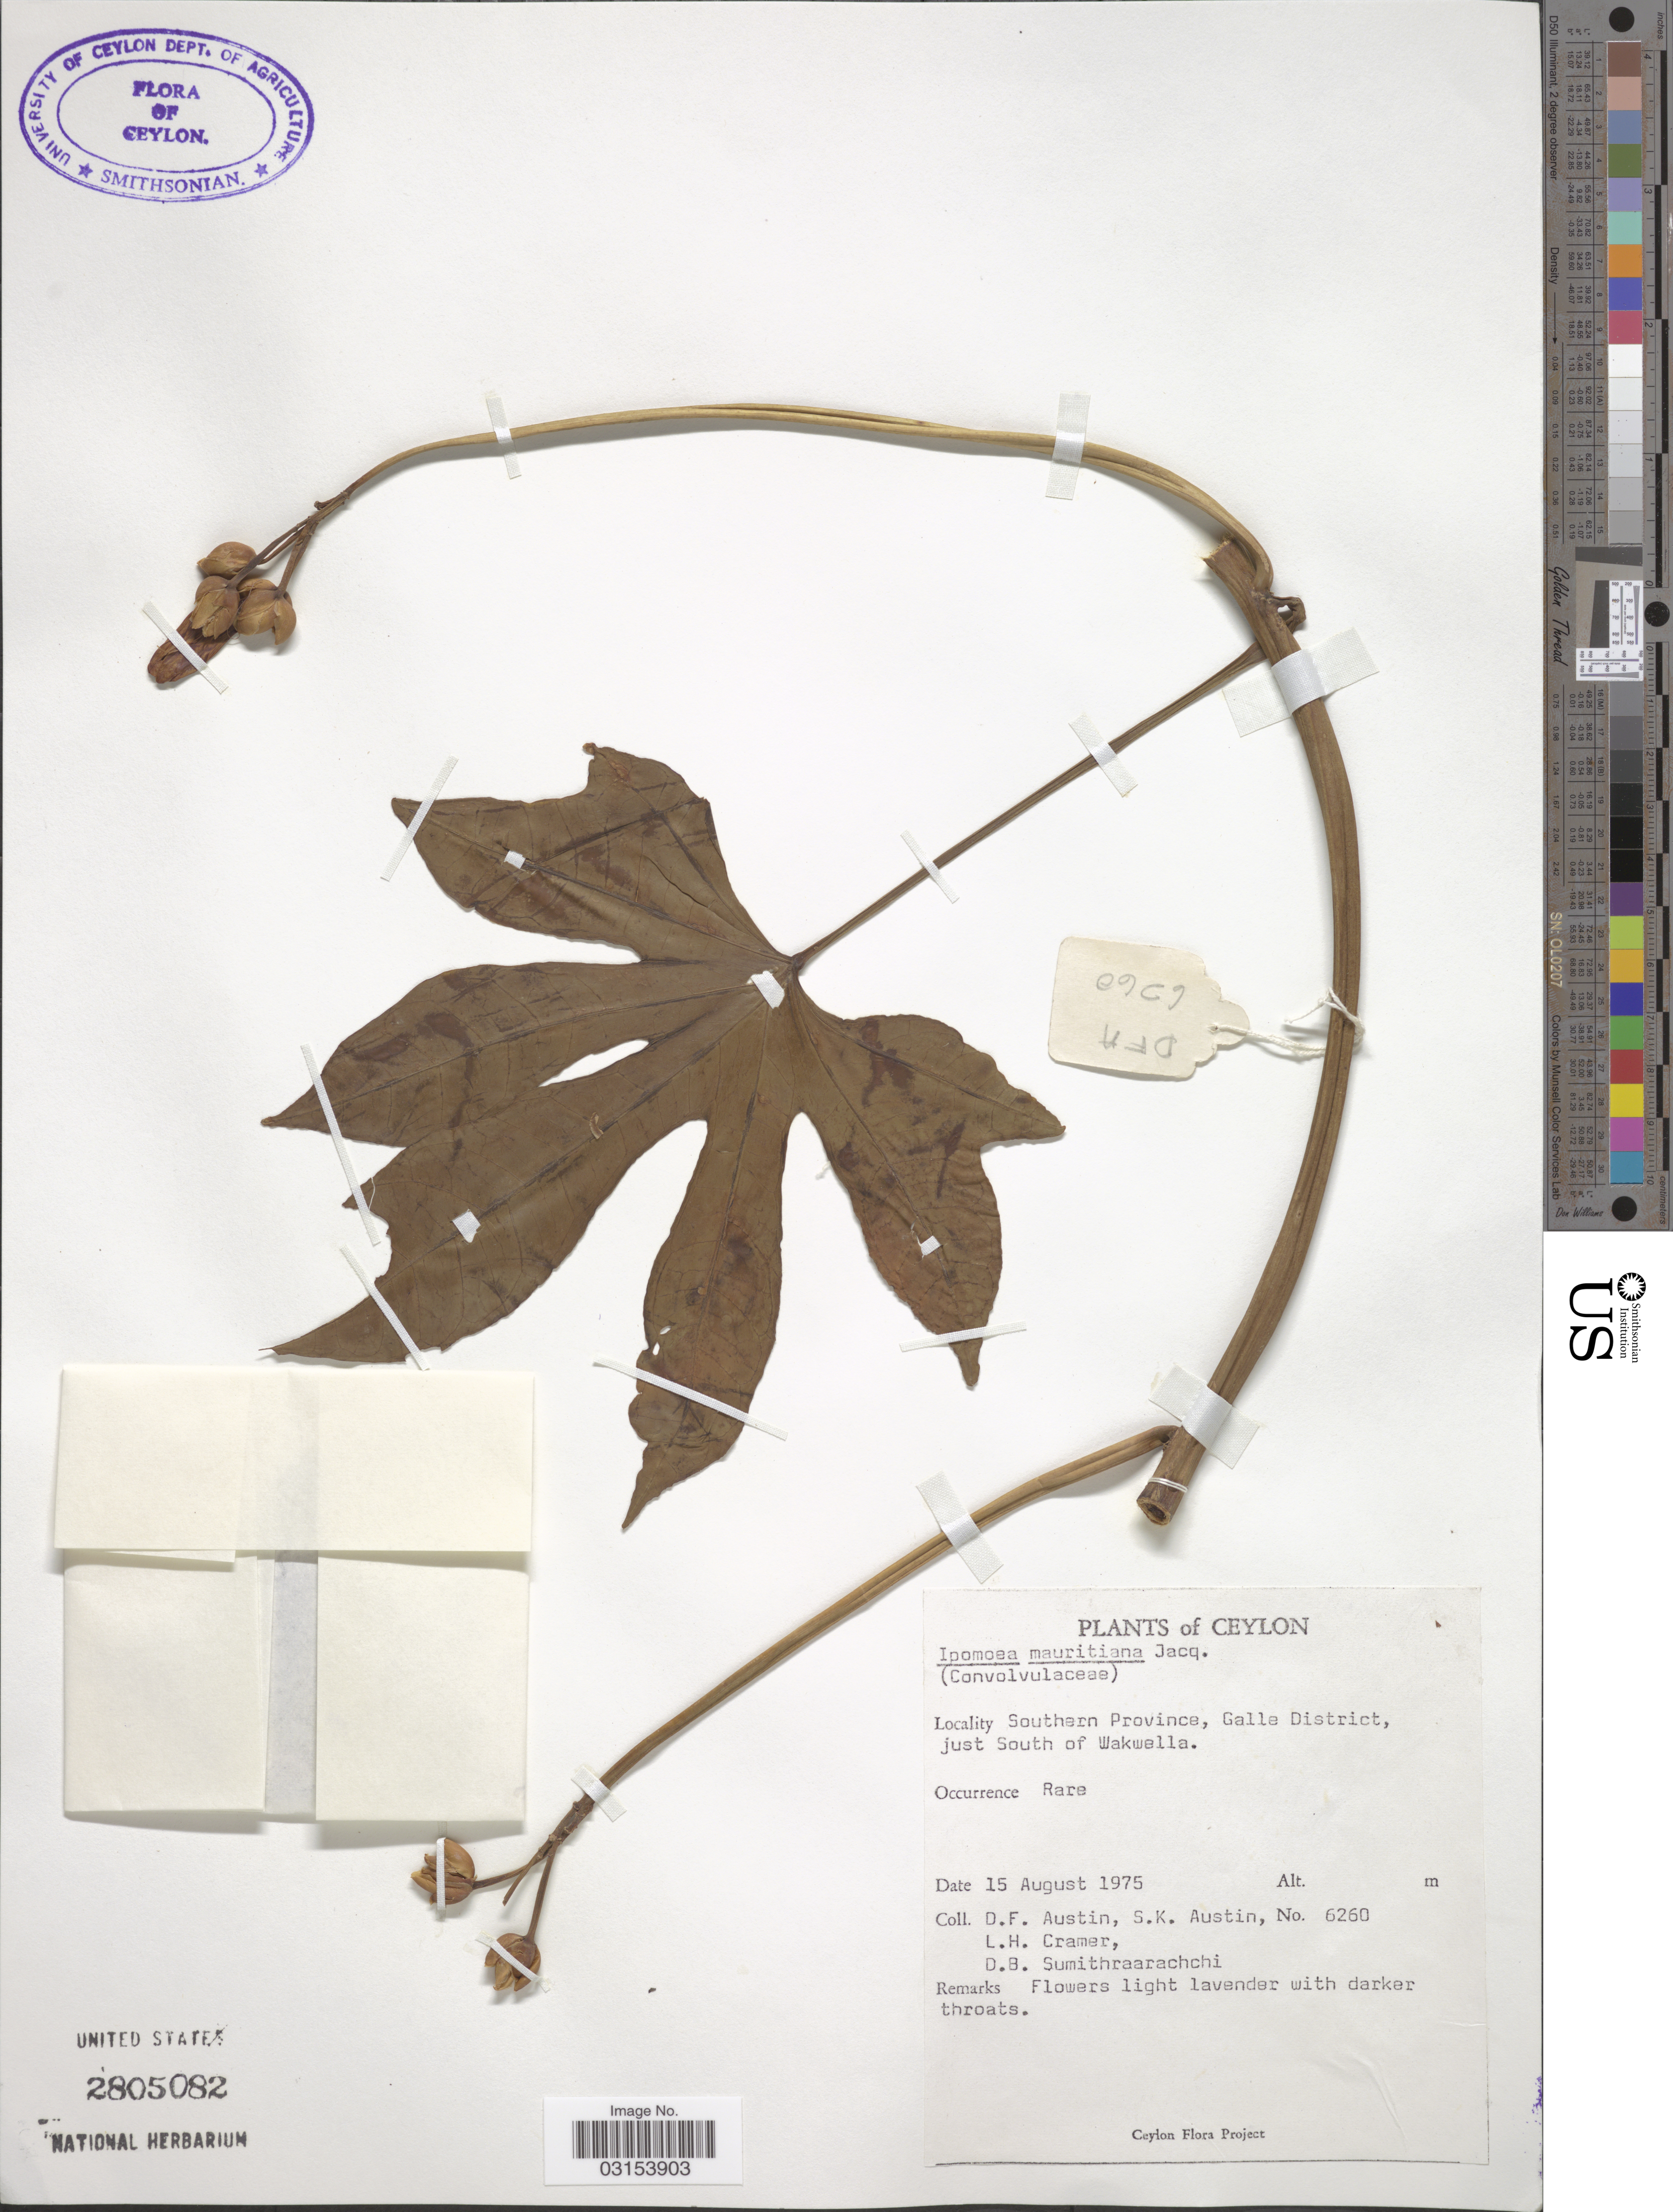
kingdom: Plantae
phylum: Tracheophyta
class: Magnoliopsida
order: Solanales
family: Convolvulaceae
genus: Ipomoea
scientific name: Ipomoea mauritiana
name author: Jacq.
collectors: D. Austin, S. Austin, L. H. Cramer & D. B. Sumithraarachchi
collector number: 6260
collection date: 1975-08-15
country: Sri Lanka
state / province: Southern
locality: Ceylon. Galle District, just South of Wakwella.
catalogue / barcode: US 2805082